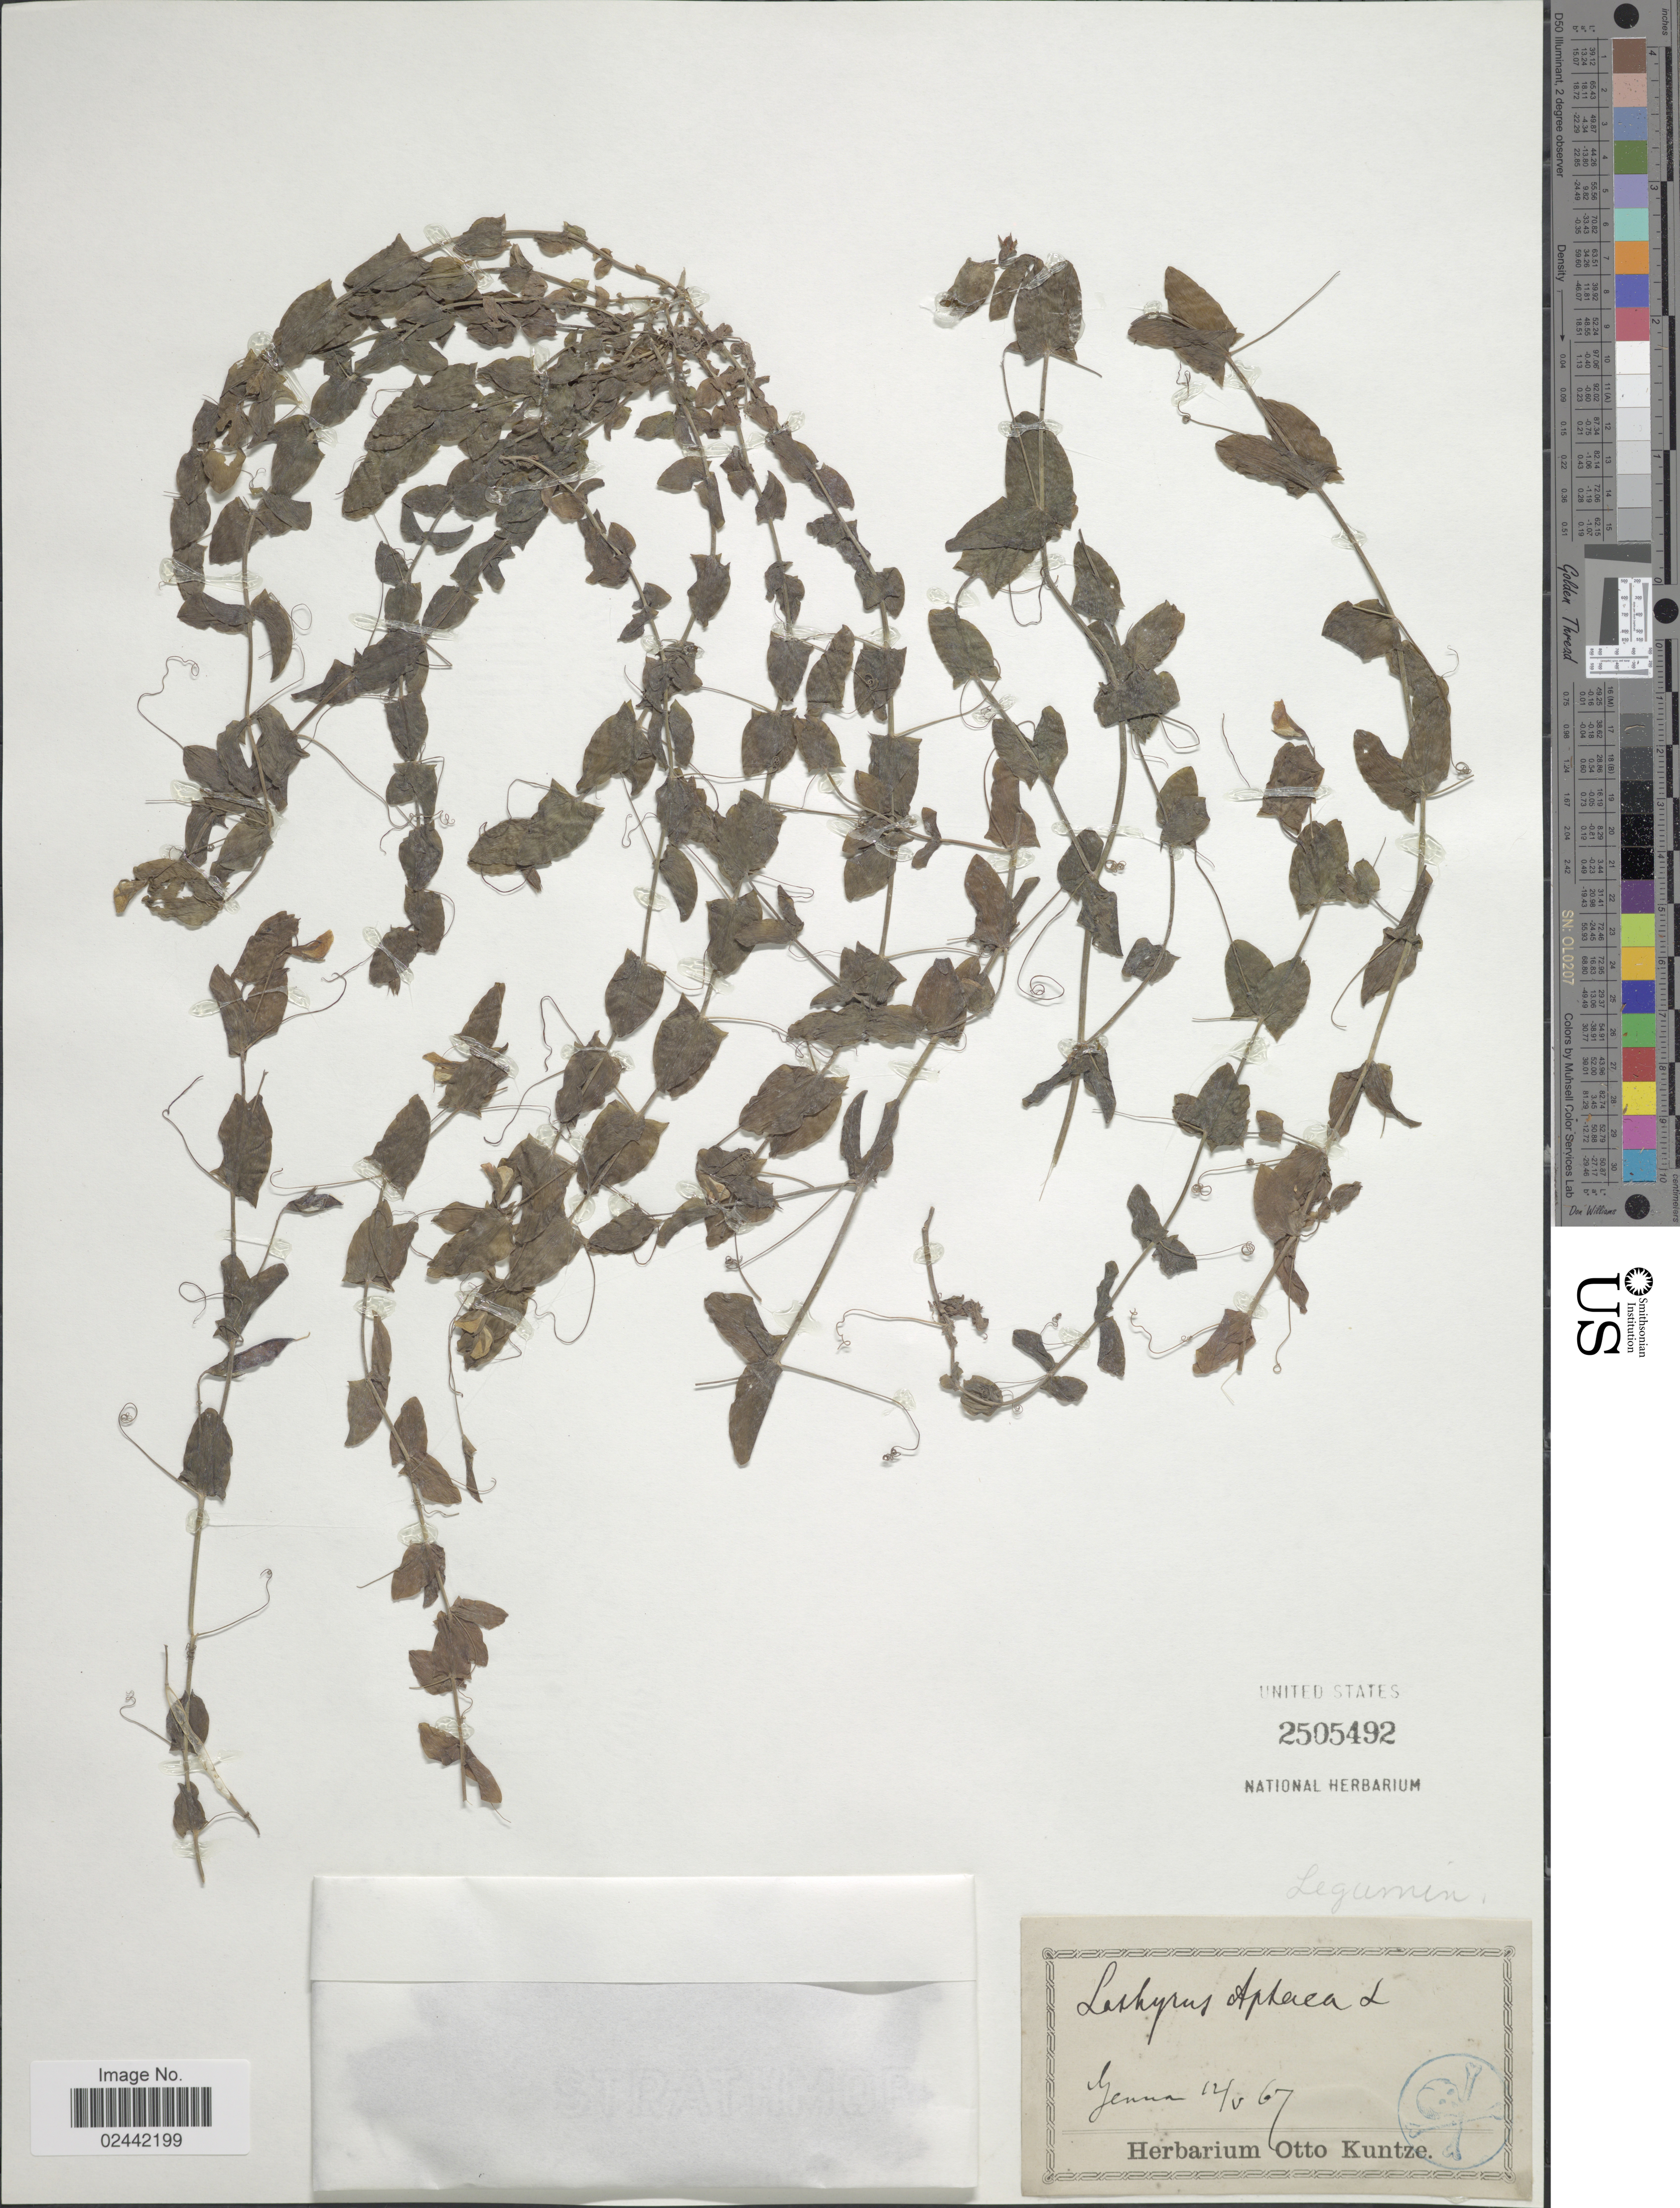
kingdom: Plantae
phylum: Tracheophyta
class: Magnoliopsida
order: Fabales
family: Fabaceae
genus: Lathyrus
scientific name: Lathyrus aphaca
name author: L.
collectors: ex herb. Otto Kuntze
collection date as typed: Transcribed d/m/y: 12/5/67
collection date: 1867-05-12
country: Italy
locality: Genua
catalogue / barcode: US 2505492